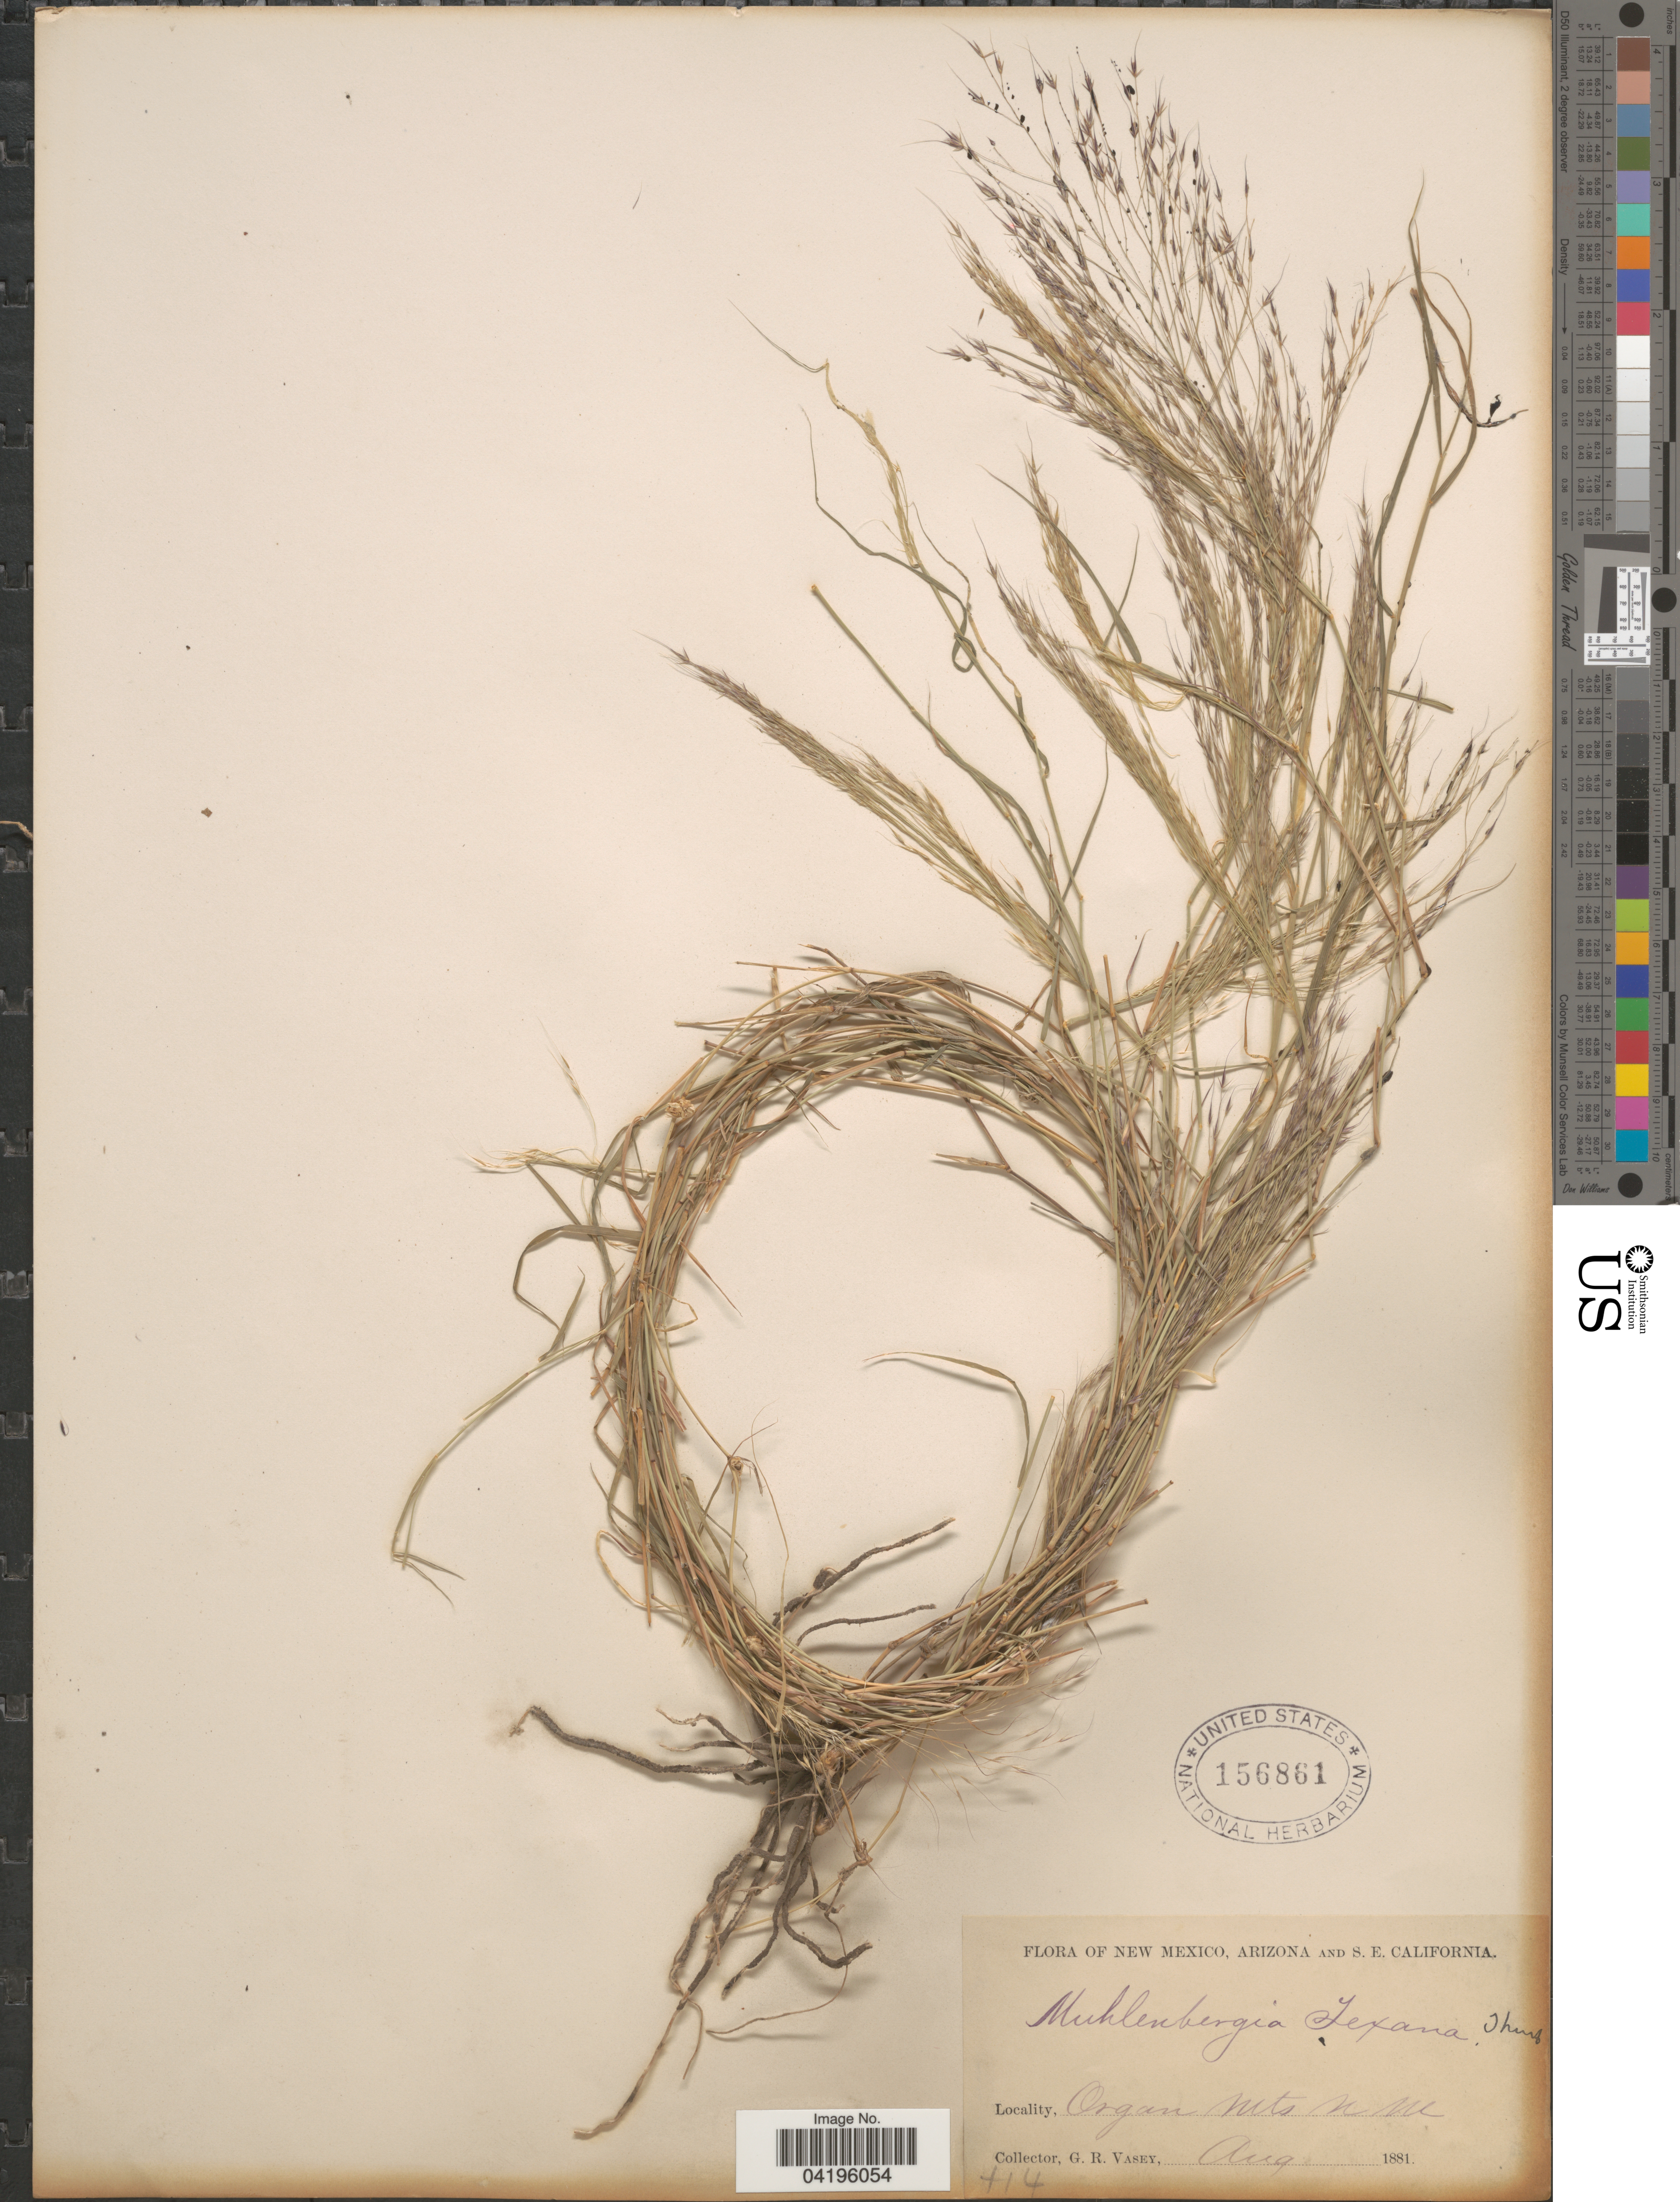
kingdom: Plantae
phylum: Tracheophyta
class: Liliopsida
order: Poales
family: Poaceae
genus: Muhlenbergia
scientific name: Muhlenbergia porteri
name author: Scribn. in W.J. Beal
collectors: G. R. Vasey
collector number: +14*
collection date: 1881-08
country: United States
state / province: New Mexico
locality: Organ Mts.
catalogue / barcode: US 156861